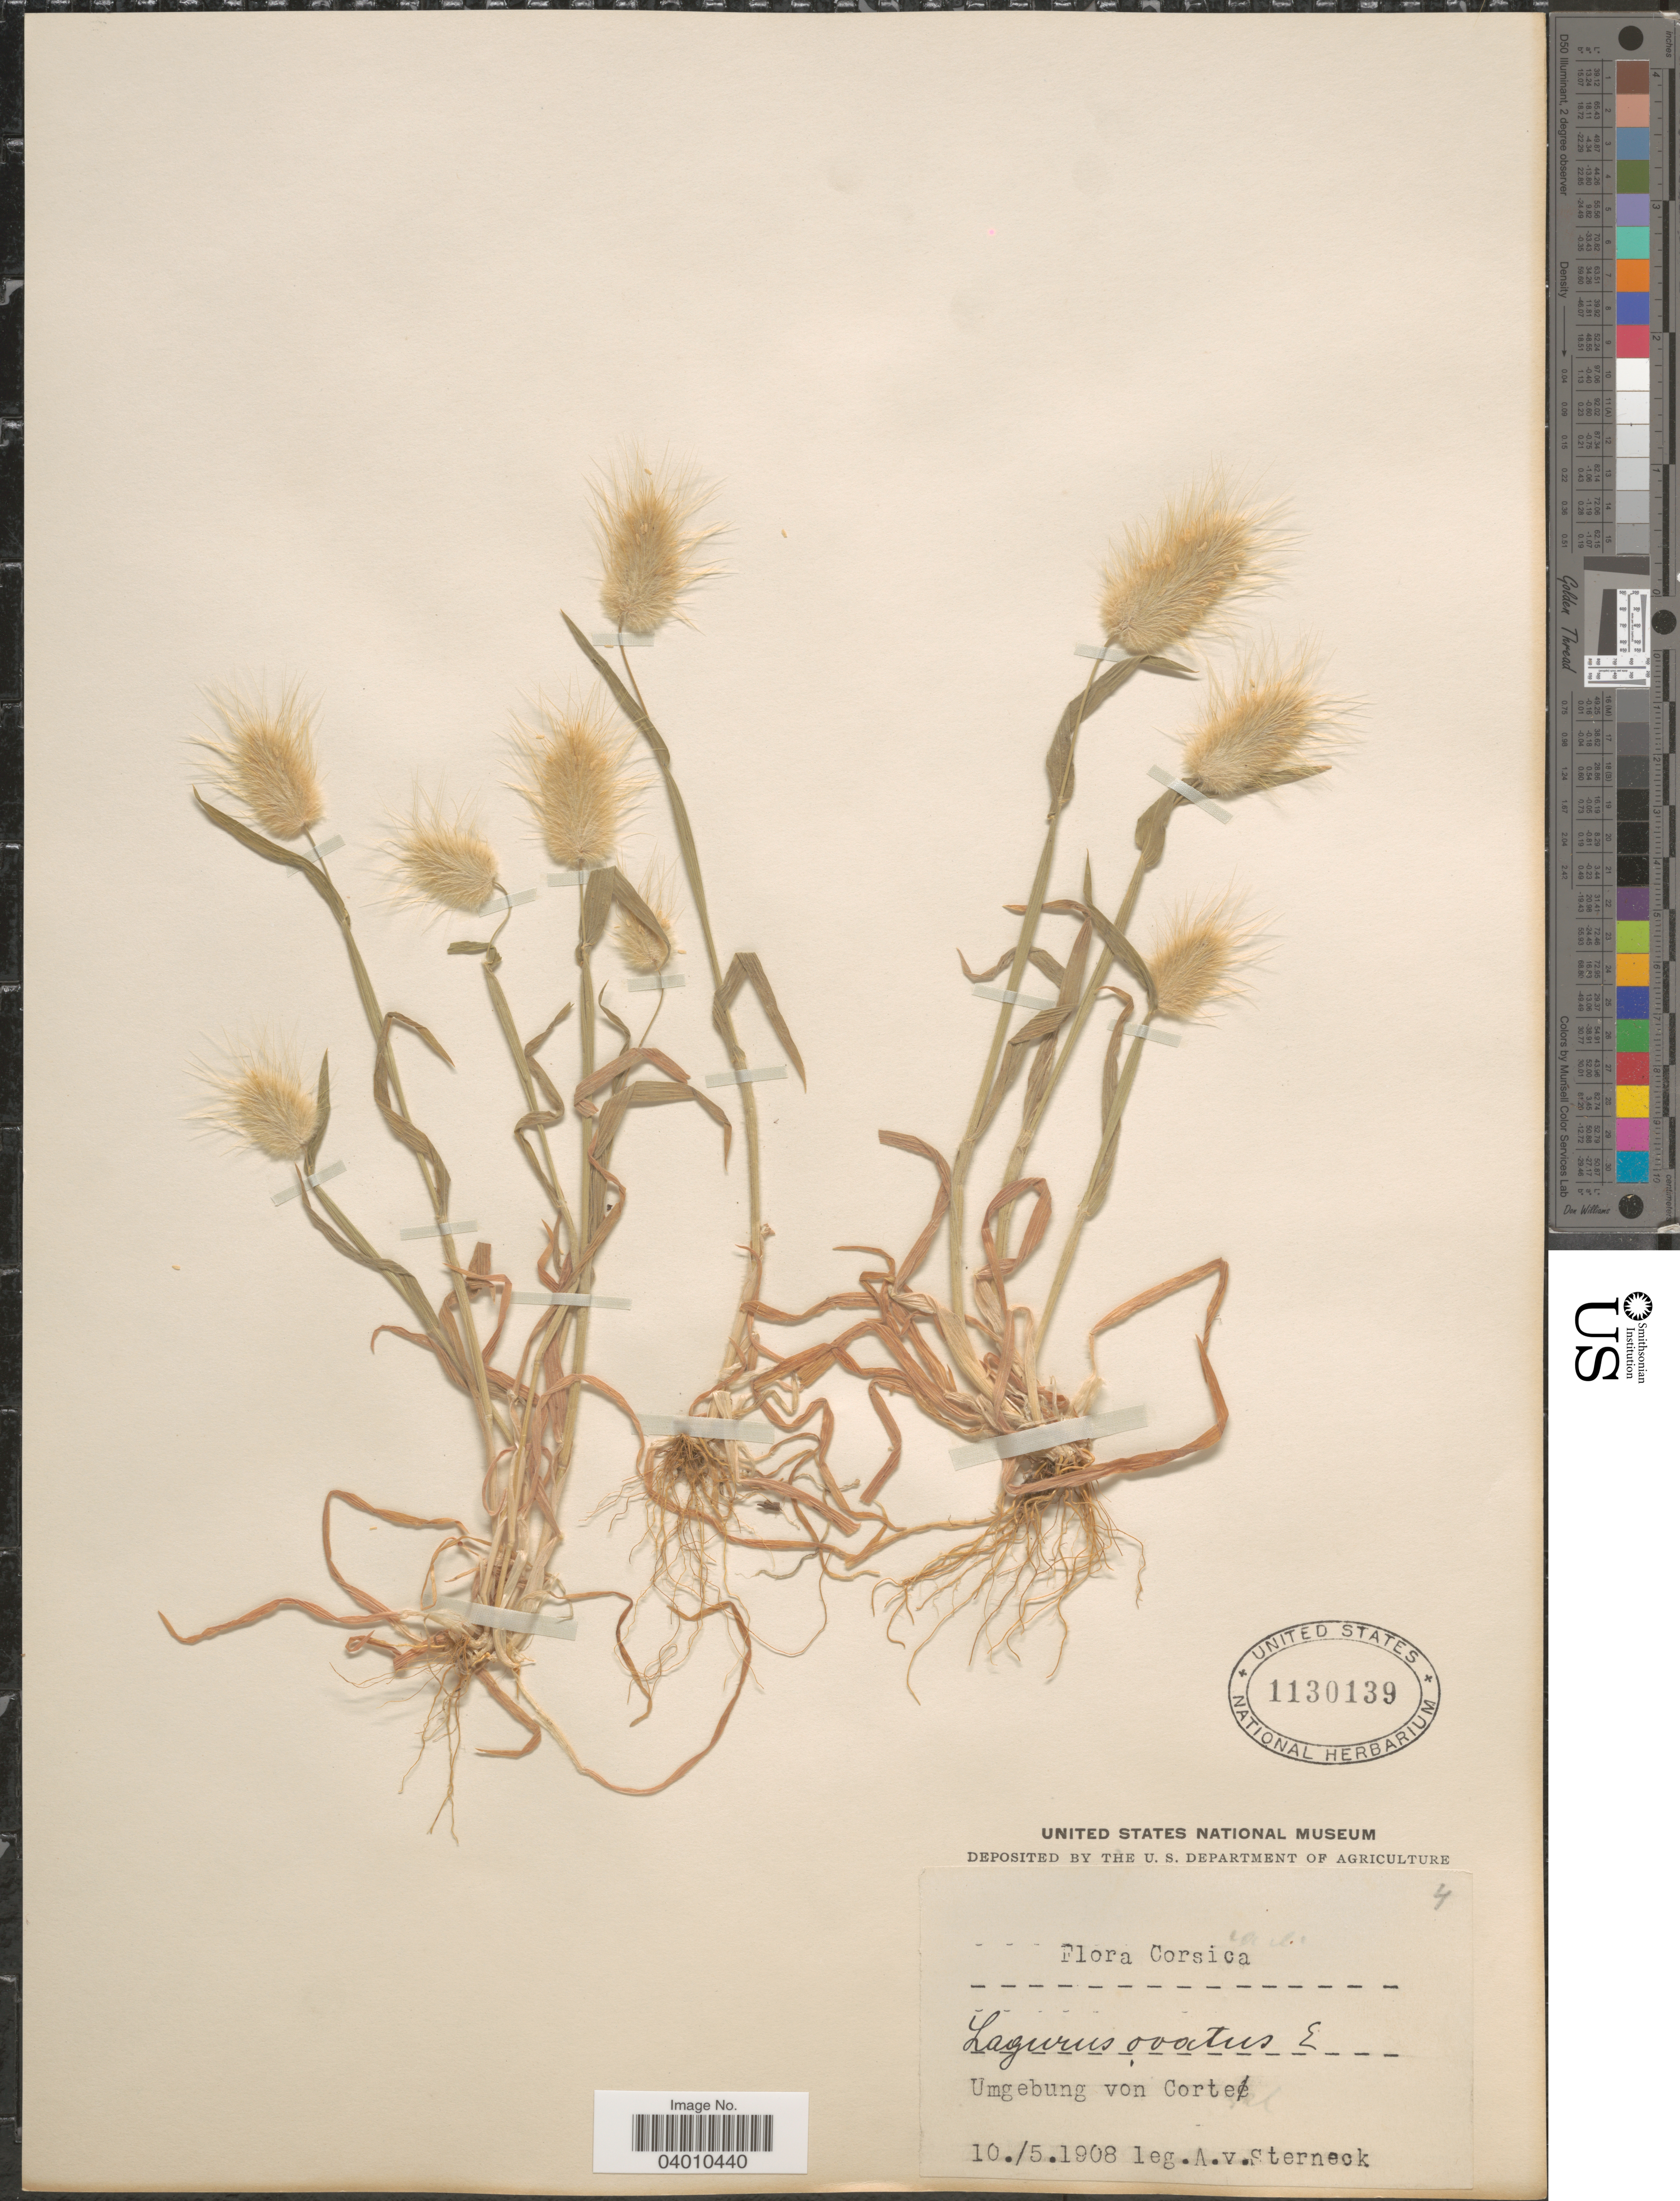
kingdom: Plantae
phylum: Tracheophyta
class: Liliopsida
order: Poales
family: Poaceae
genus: Lagurus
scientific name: Lagurus ovatus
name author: L.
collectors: A. Sterneck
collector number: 4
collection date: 1908-05-10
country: France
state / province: Corsica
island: Corse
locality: Umgebung von Corte.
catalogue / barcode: US 1130139